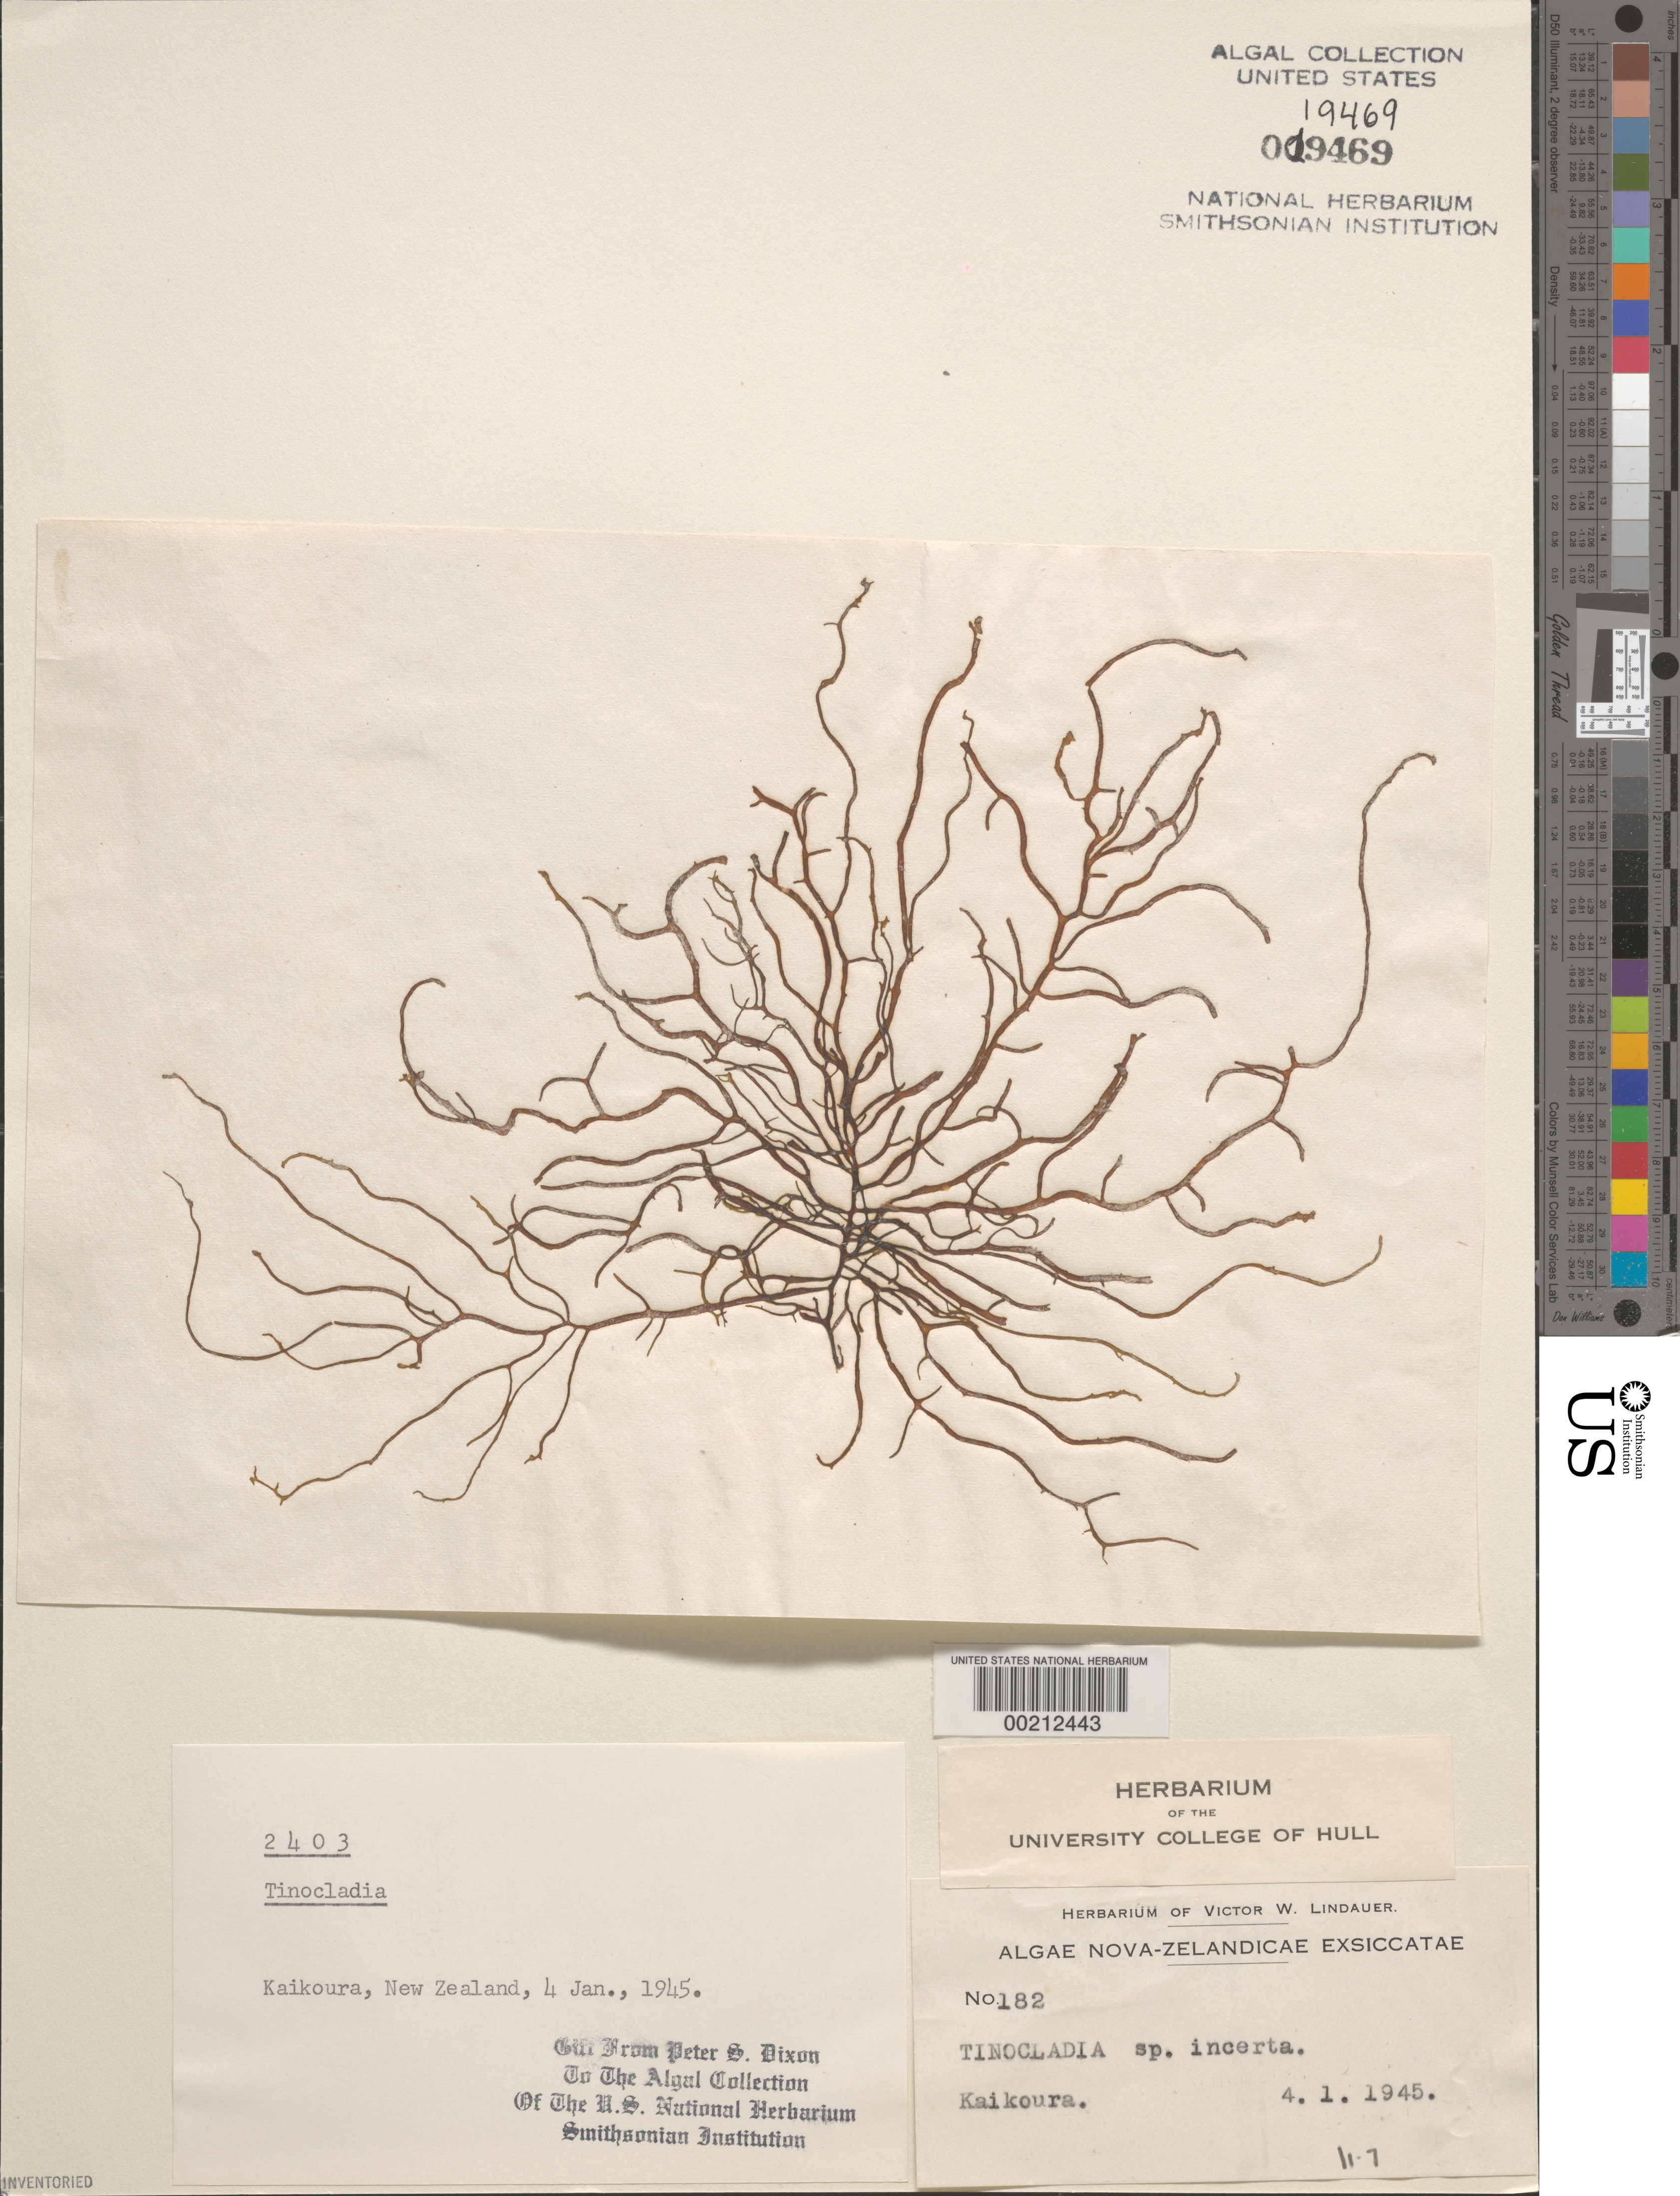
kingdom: Chromista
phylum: Ochrophyta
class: Phaeophyceae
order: Ectocarpales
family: Chordariaceae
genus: Tinocladia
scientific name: Tinocladia sp.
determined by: Dixon, P. S.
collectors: V. Lindauer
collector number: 182 & PSD 2403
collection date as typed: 04 Jan 1945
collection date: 1945-01-04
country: New Zealand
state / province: Canterbury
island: South Island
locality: Kaikoura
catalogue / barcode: US 19469